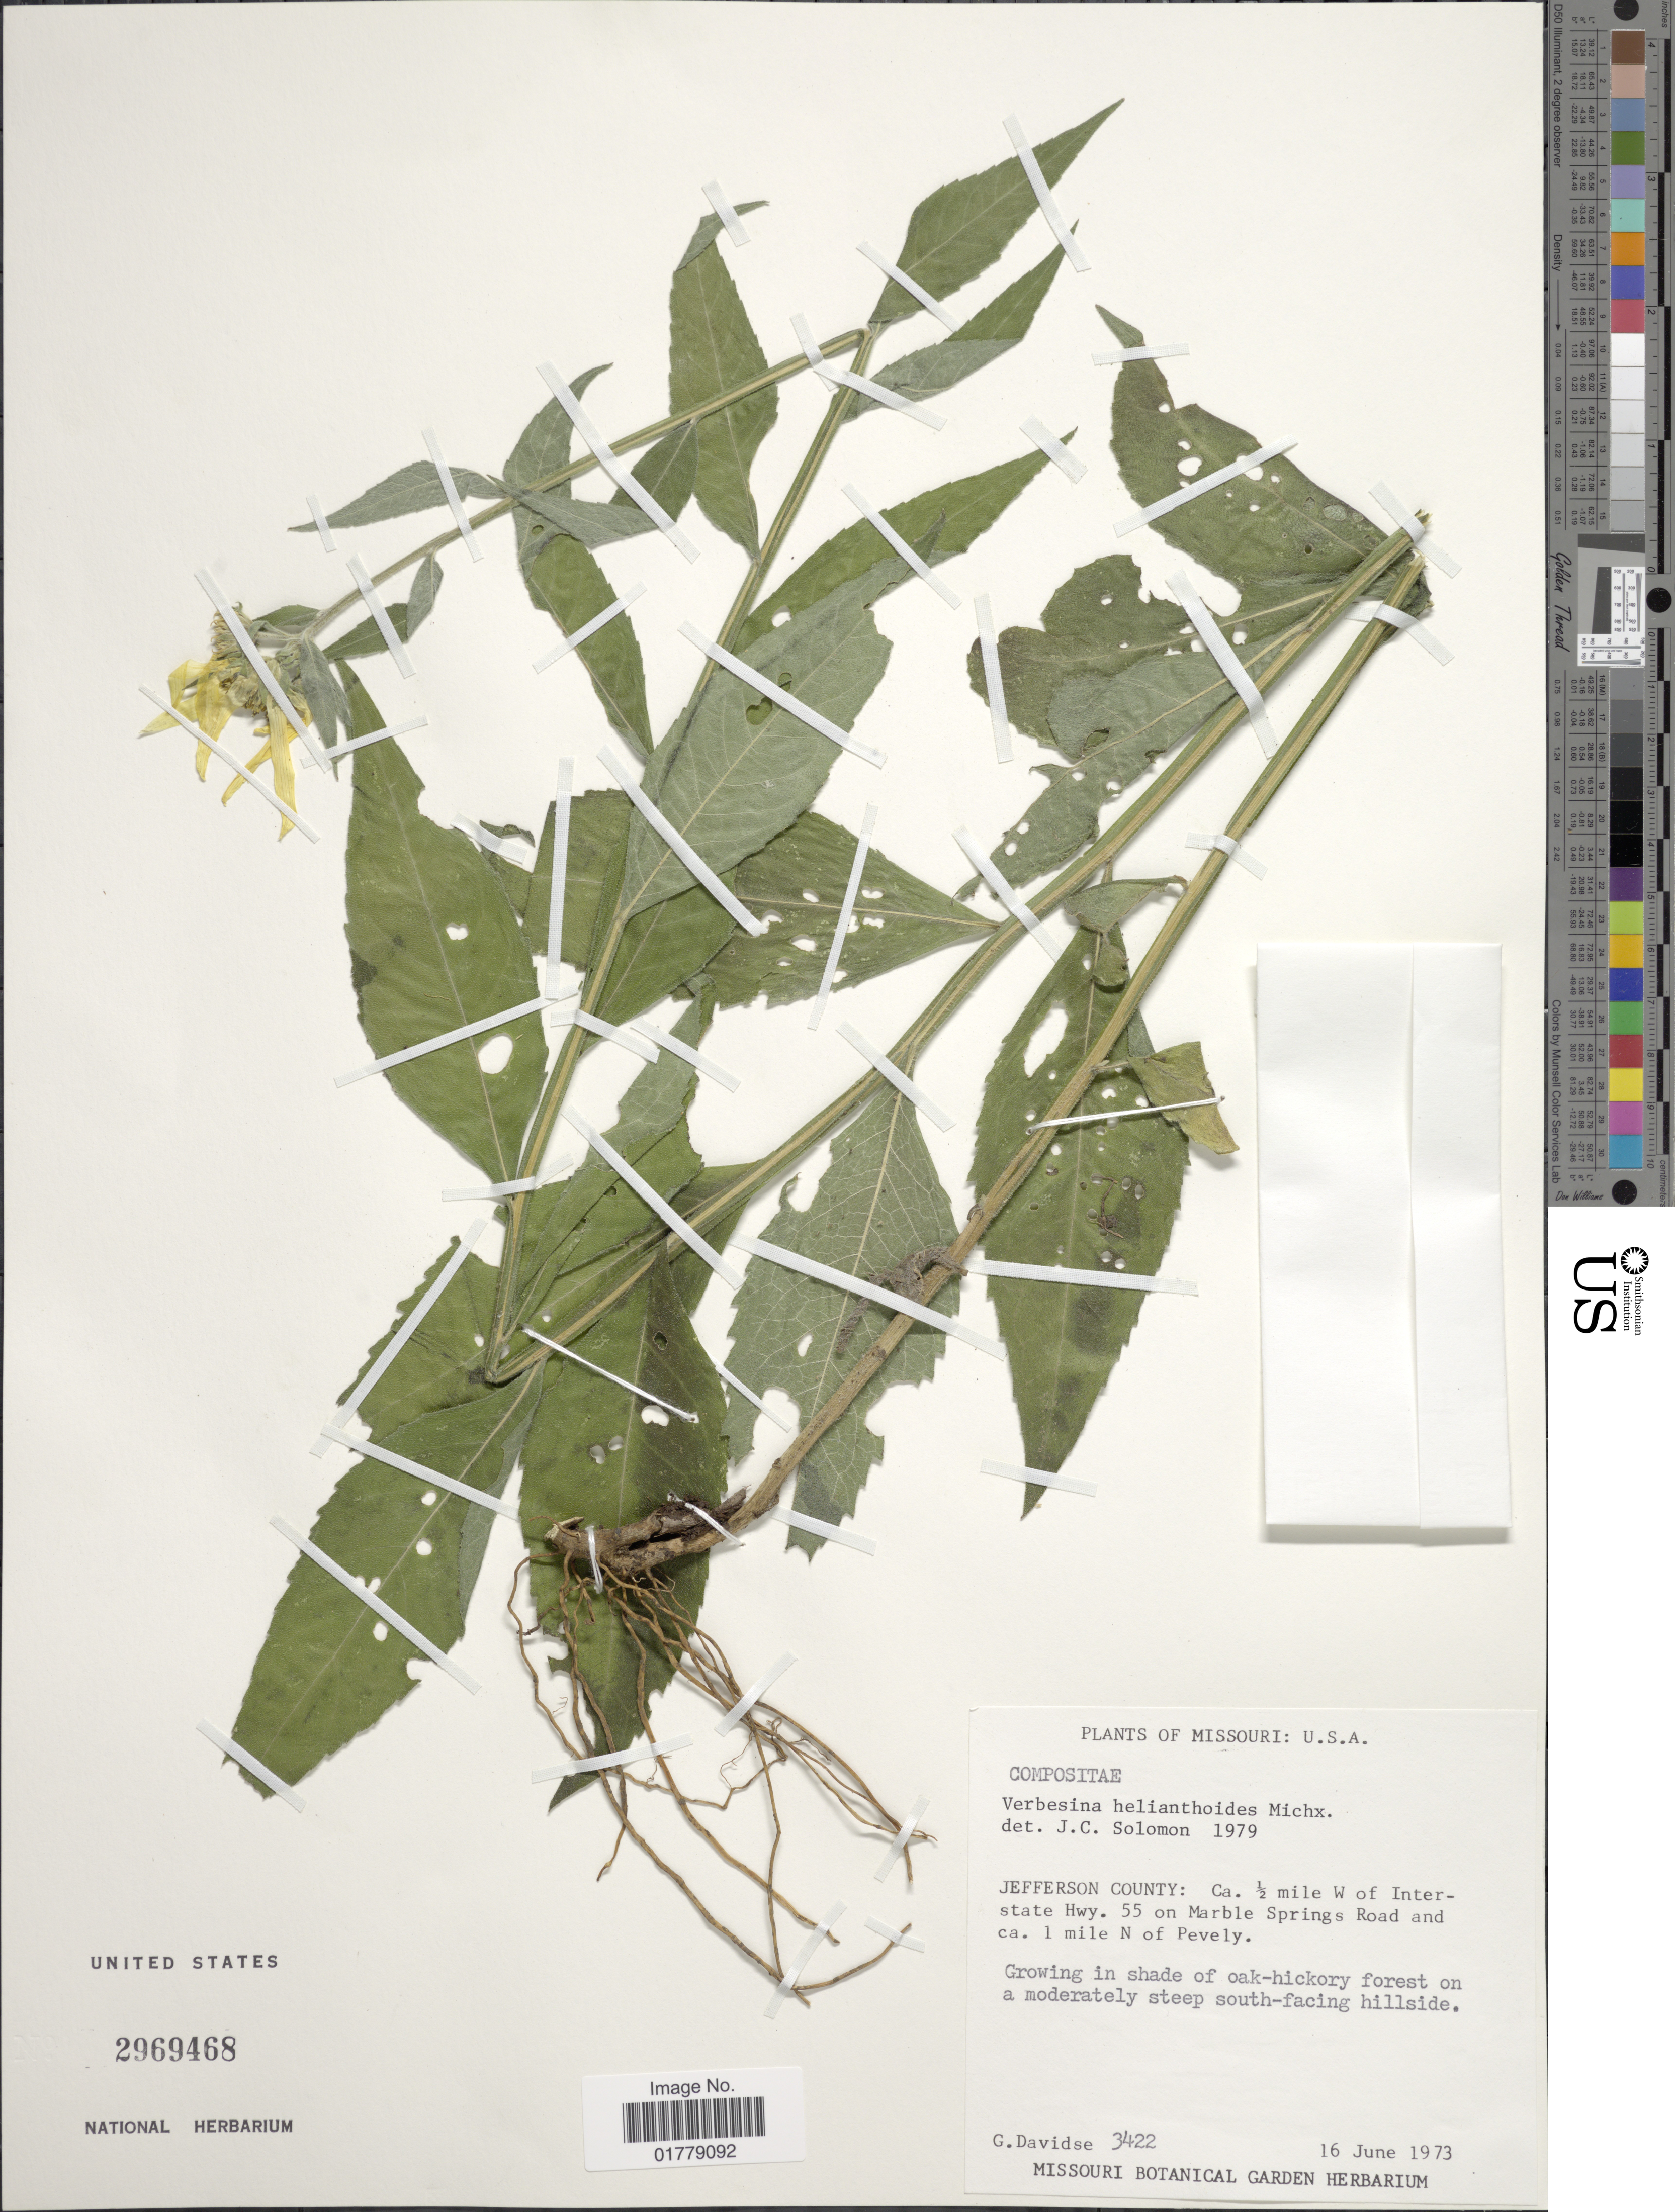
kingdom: Plantae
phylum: Tracheophyta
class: Magnoliopsida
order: Asterales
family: Asteraceae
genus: Verbesina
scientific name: Verbesina helianthoides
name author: Hook. & Arn. in Hook.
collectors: G. Davidse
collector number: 3422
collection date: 1973-06-16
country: United States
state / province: Missouri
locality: Missouri: U.S.A. Jefferson County: Ca. ½ mile W of Interstate Hwy. 55 on Marble Springs Road and ca. 1 mile N of Pevely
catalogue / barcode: US 2969468